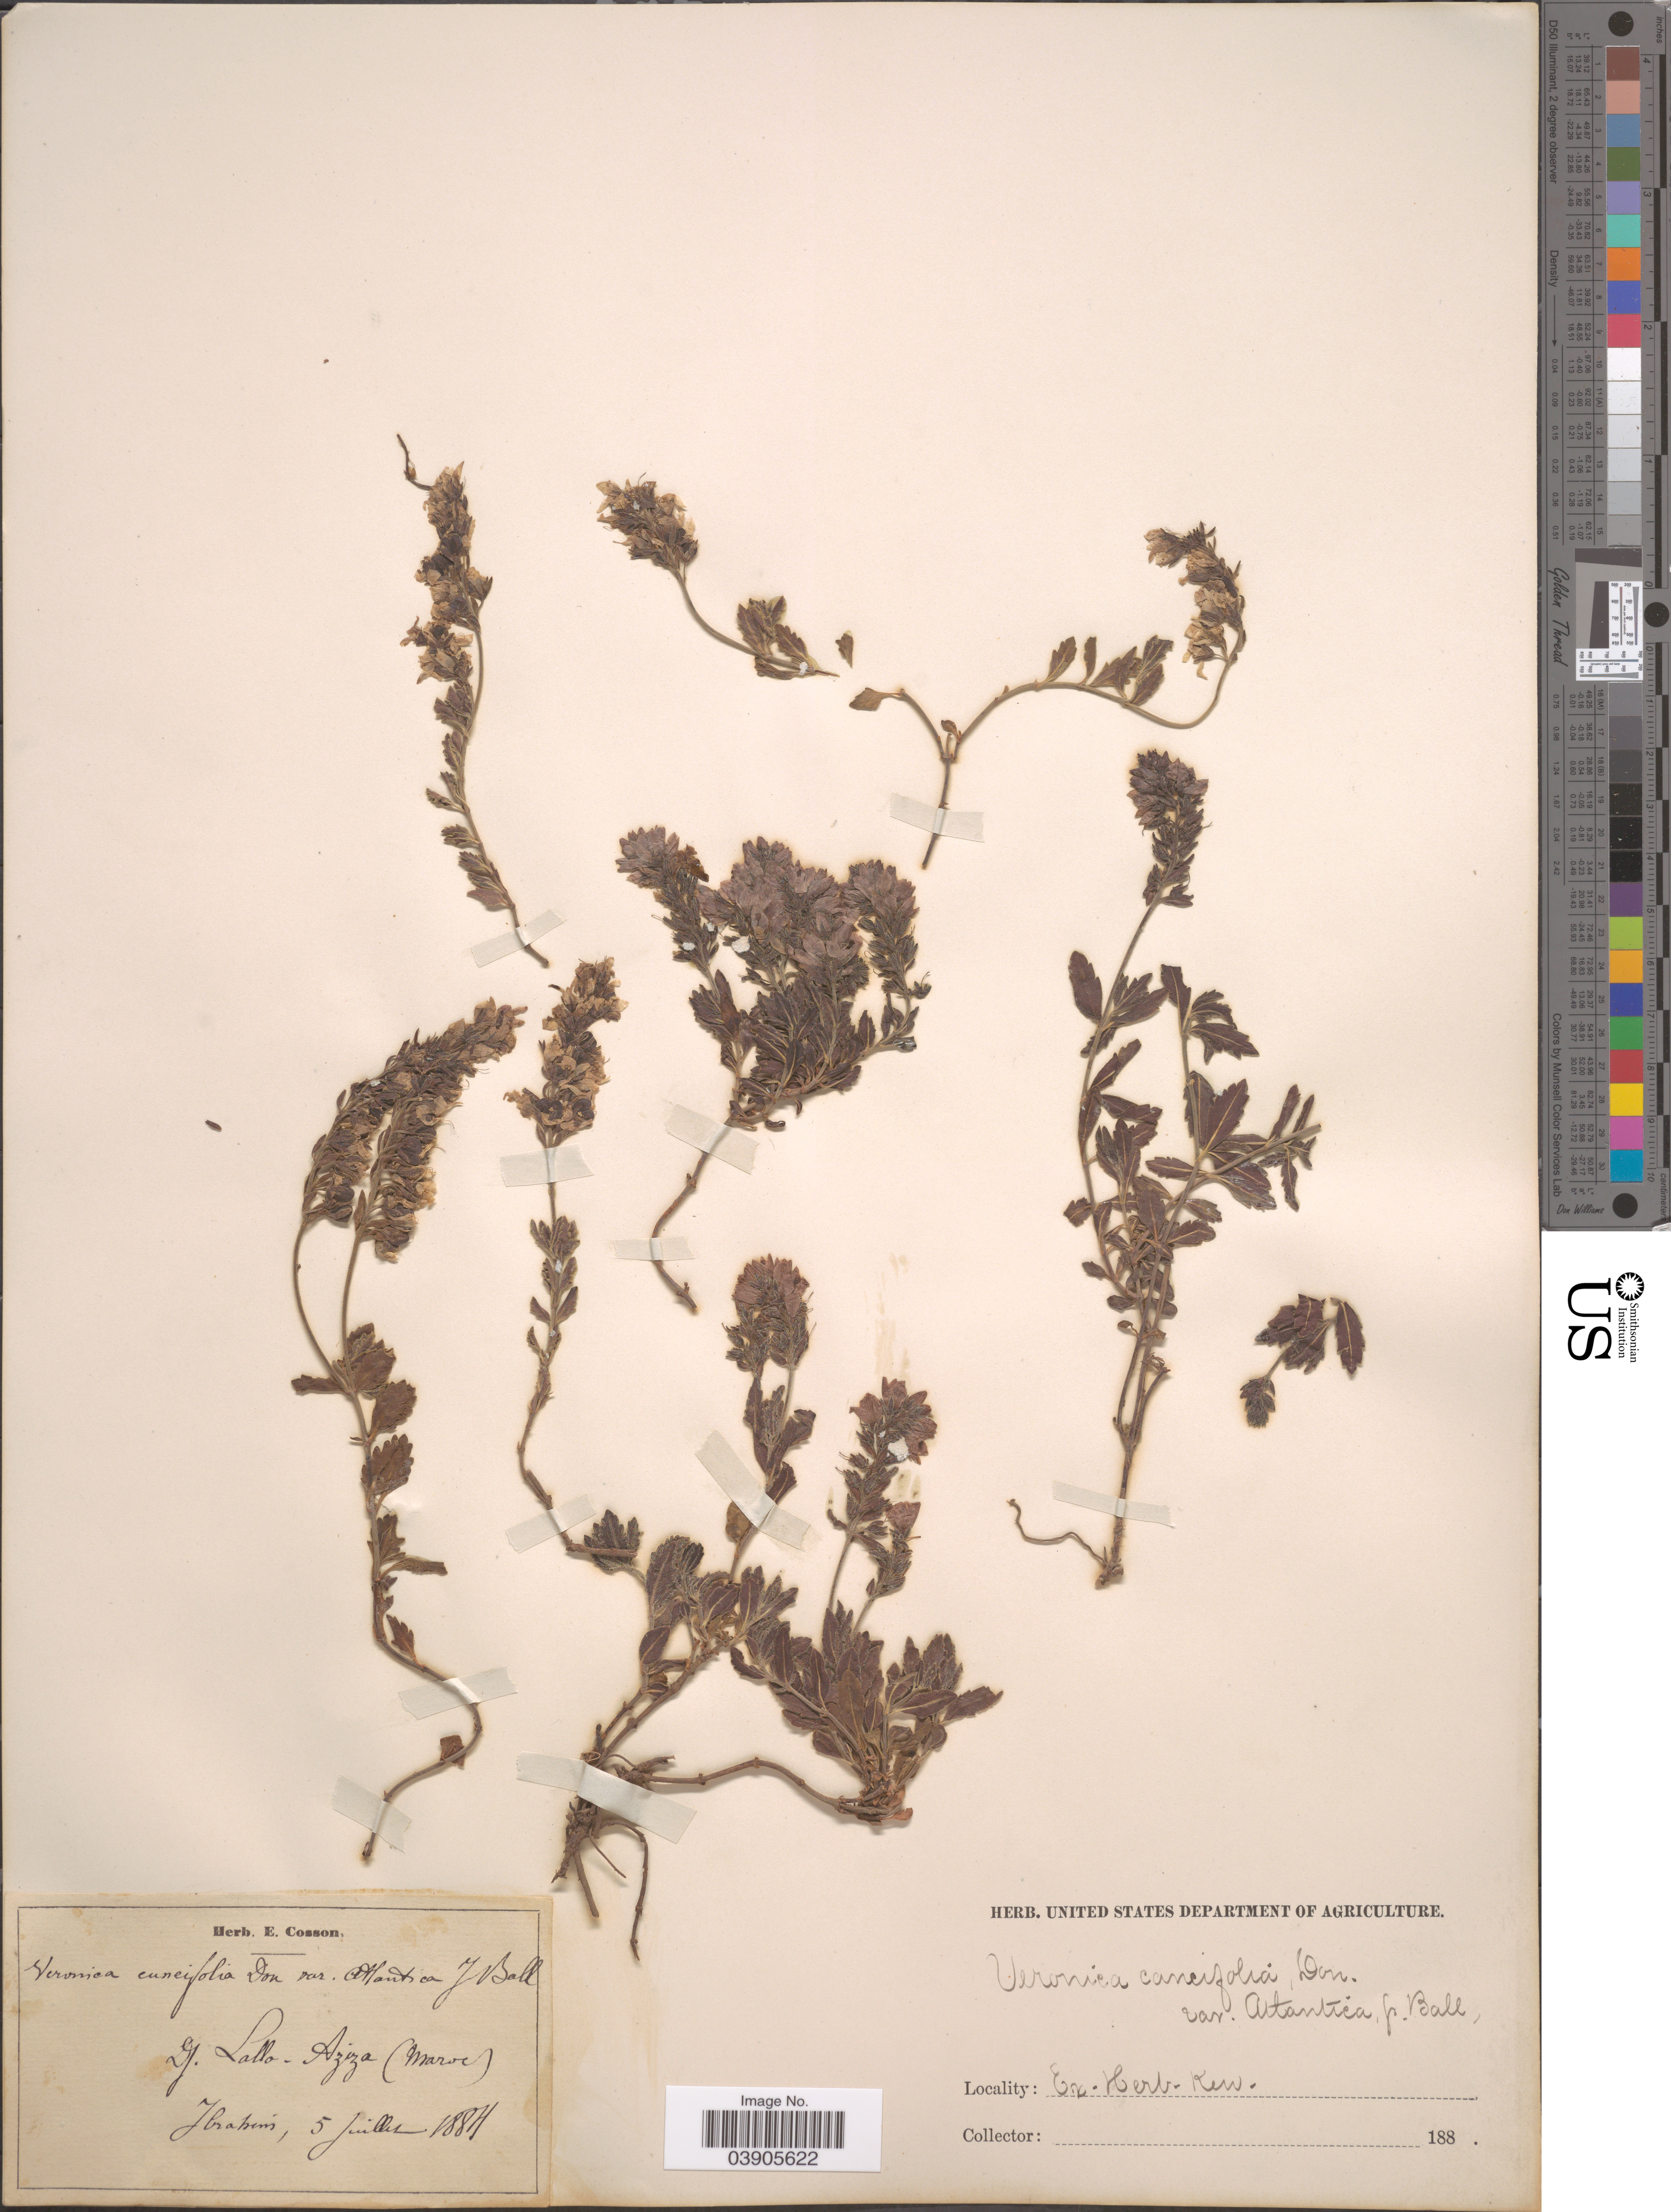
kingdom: Plantae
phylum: Tracheophyta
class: Magnoliopsida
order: Lamiales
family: Plantaginaceae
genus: Veronica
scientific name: Veronica cuneifolia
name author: D. Don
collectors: -. Ibrahim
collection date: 1884-07-05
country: Morocco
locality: Dj. Lallo-Aziza (Maroc).